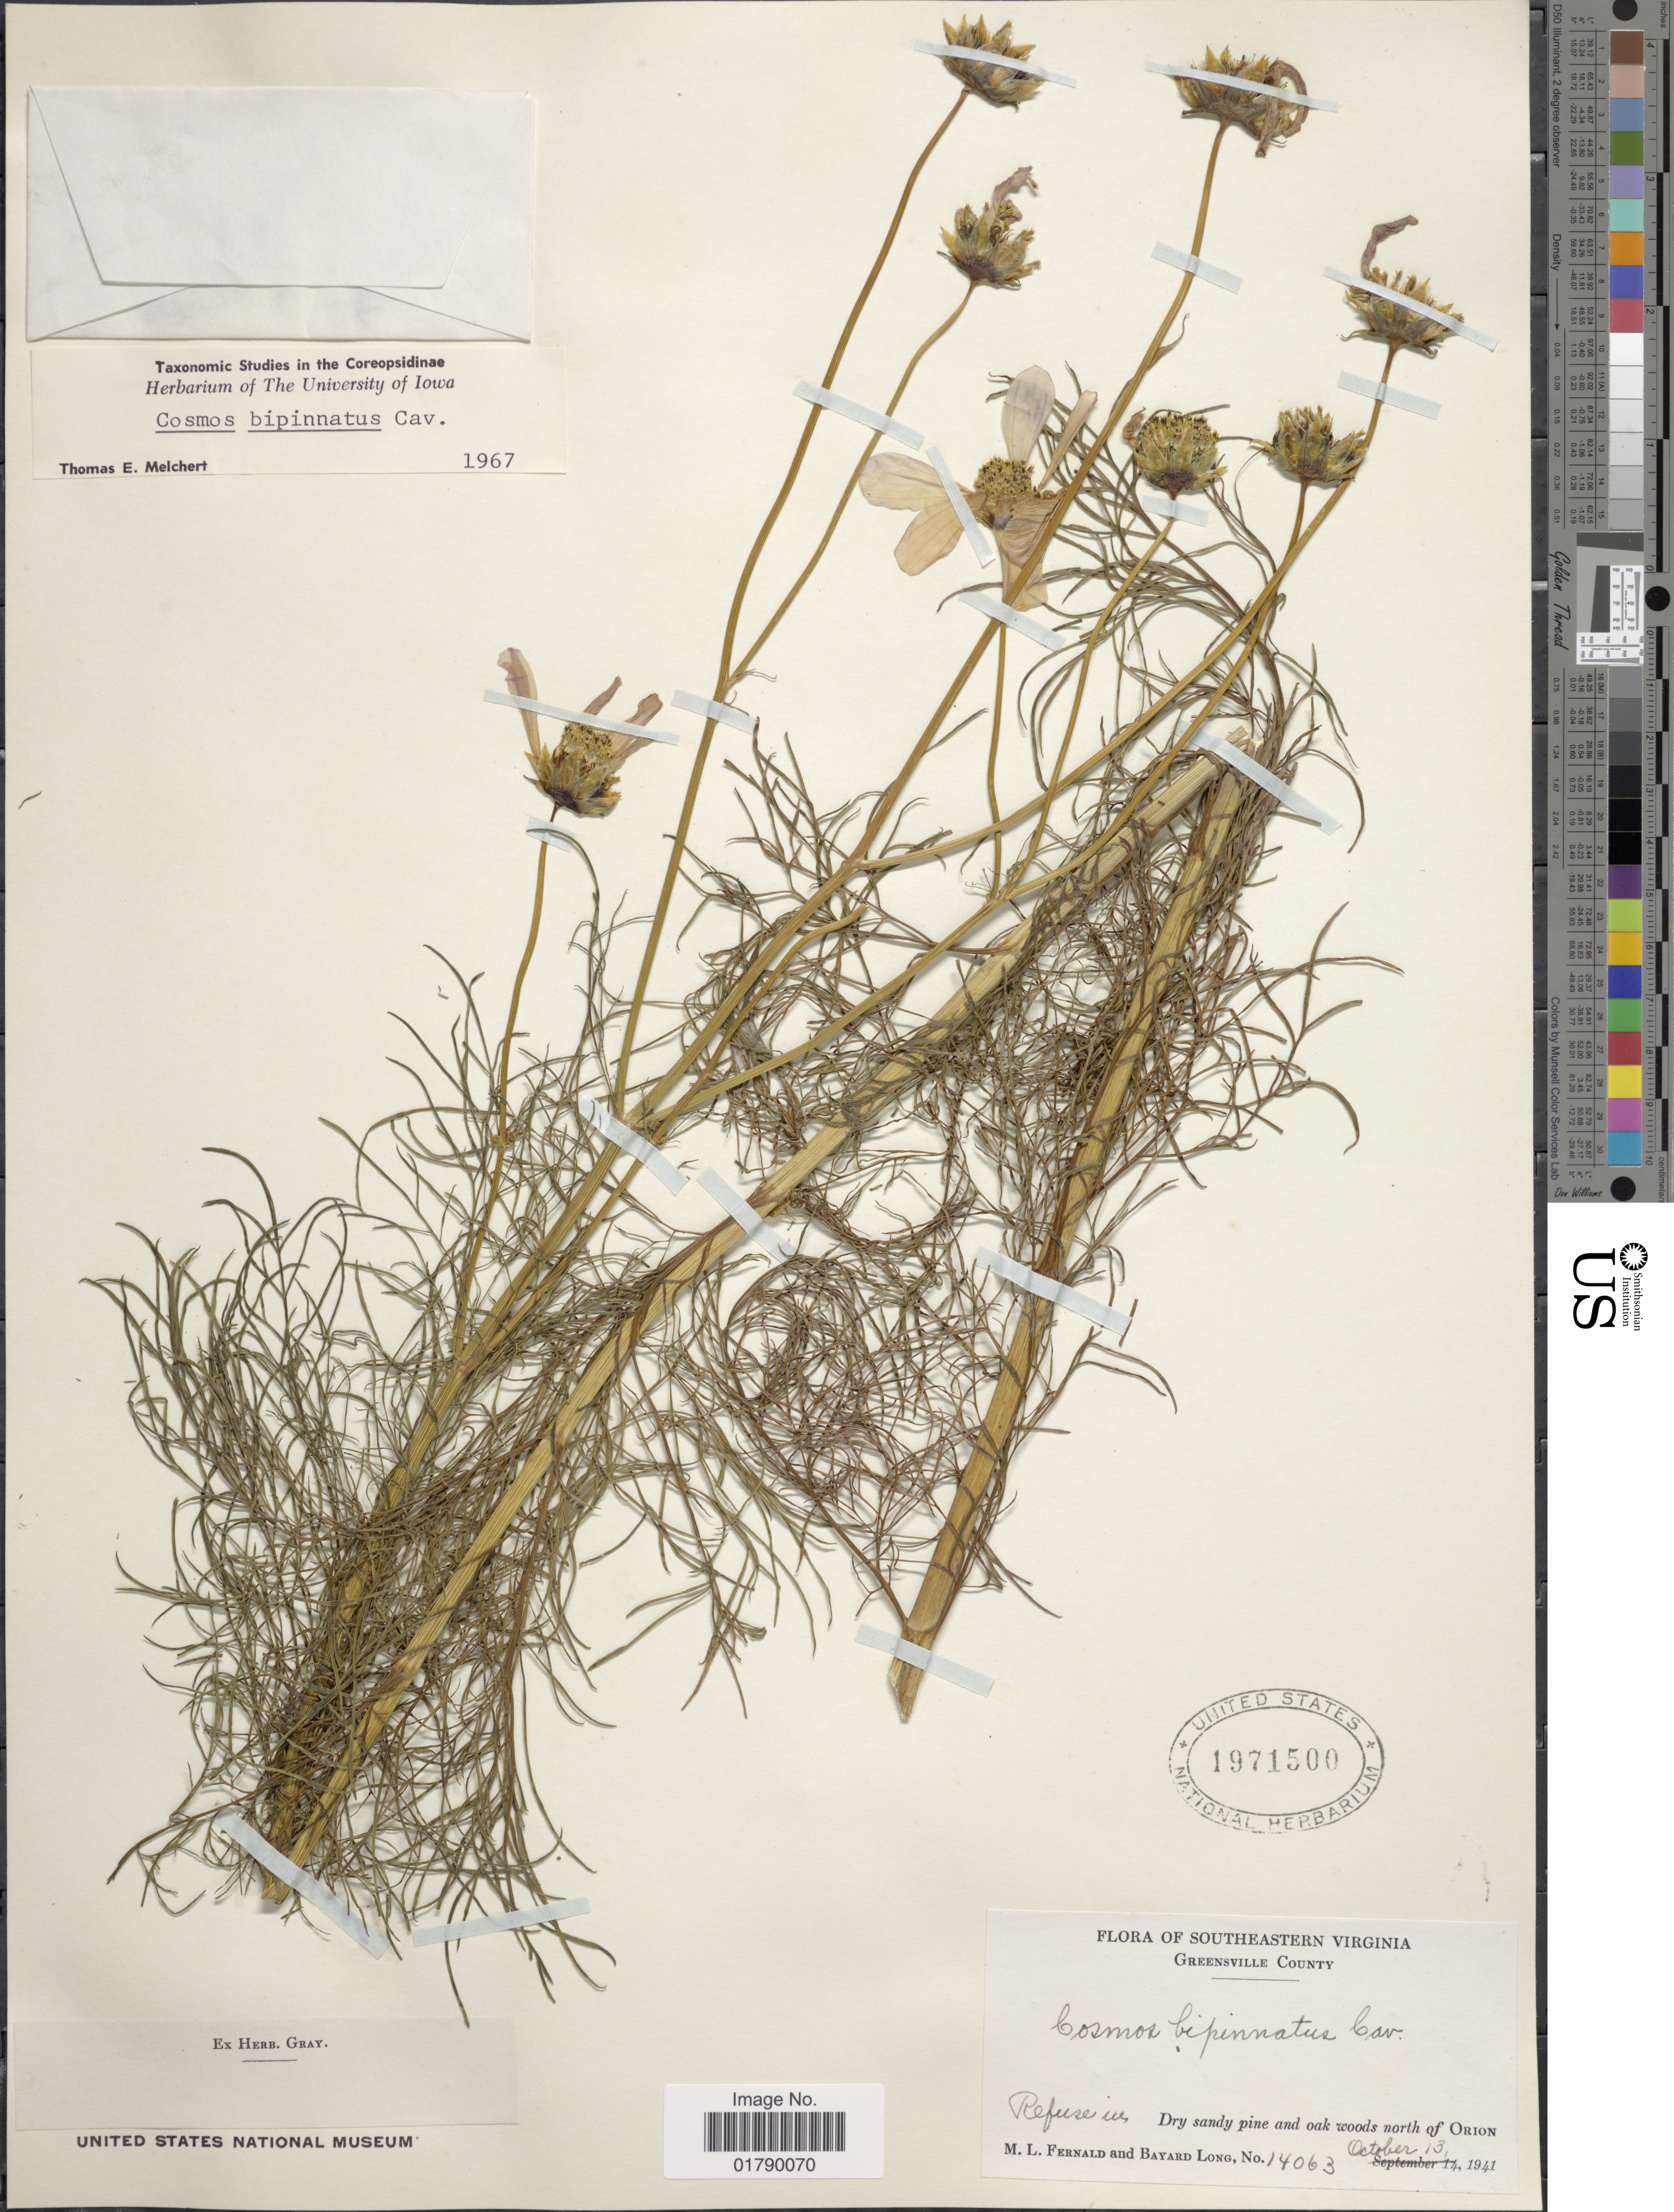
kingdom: Plantae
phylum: Tracheophyta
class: Magnoliopsida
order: Asterales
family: Asteraceae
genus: Cosmos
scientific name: Cosmos bipinnatus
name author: Cav.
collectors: M. L. Fernald & B. Long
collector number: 14063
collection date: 1941-10-13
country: United States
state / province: Virginia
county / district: Greensville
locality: Southeastern Virginia, Greensville County, Dry sandy pine and oak woods north of Orion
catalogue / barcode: US 1971500